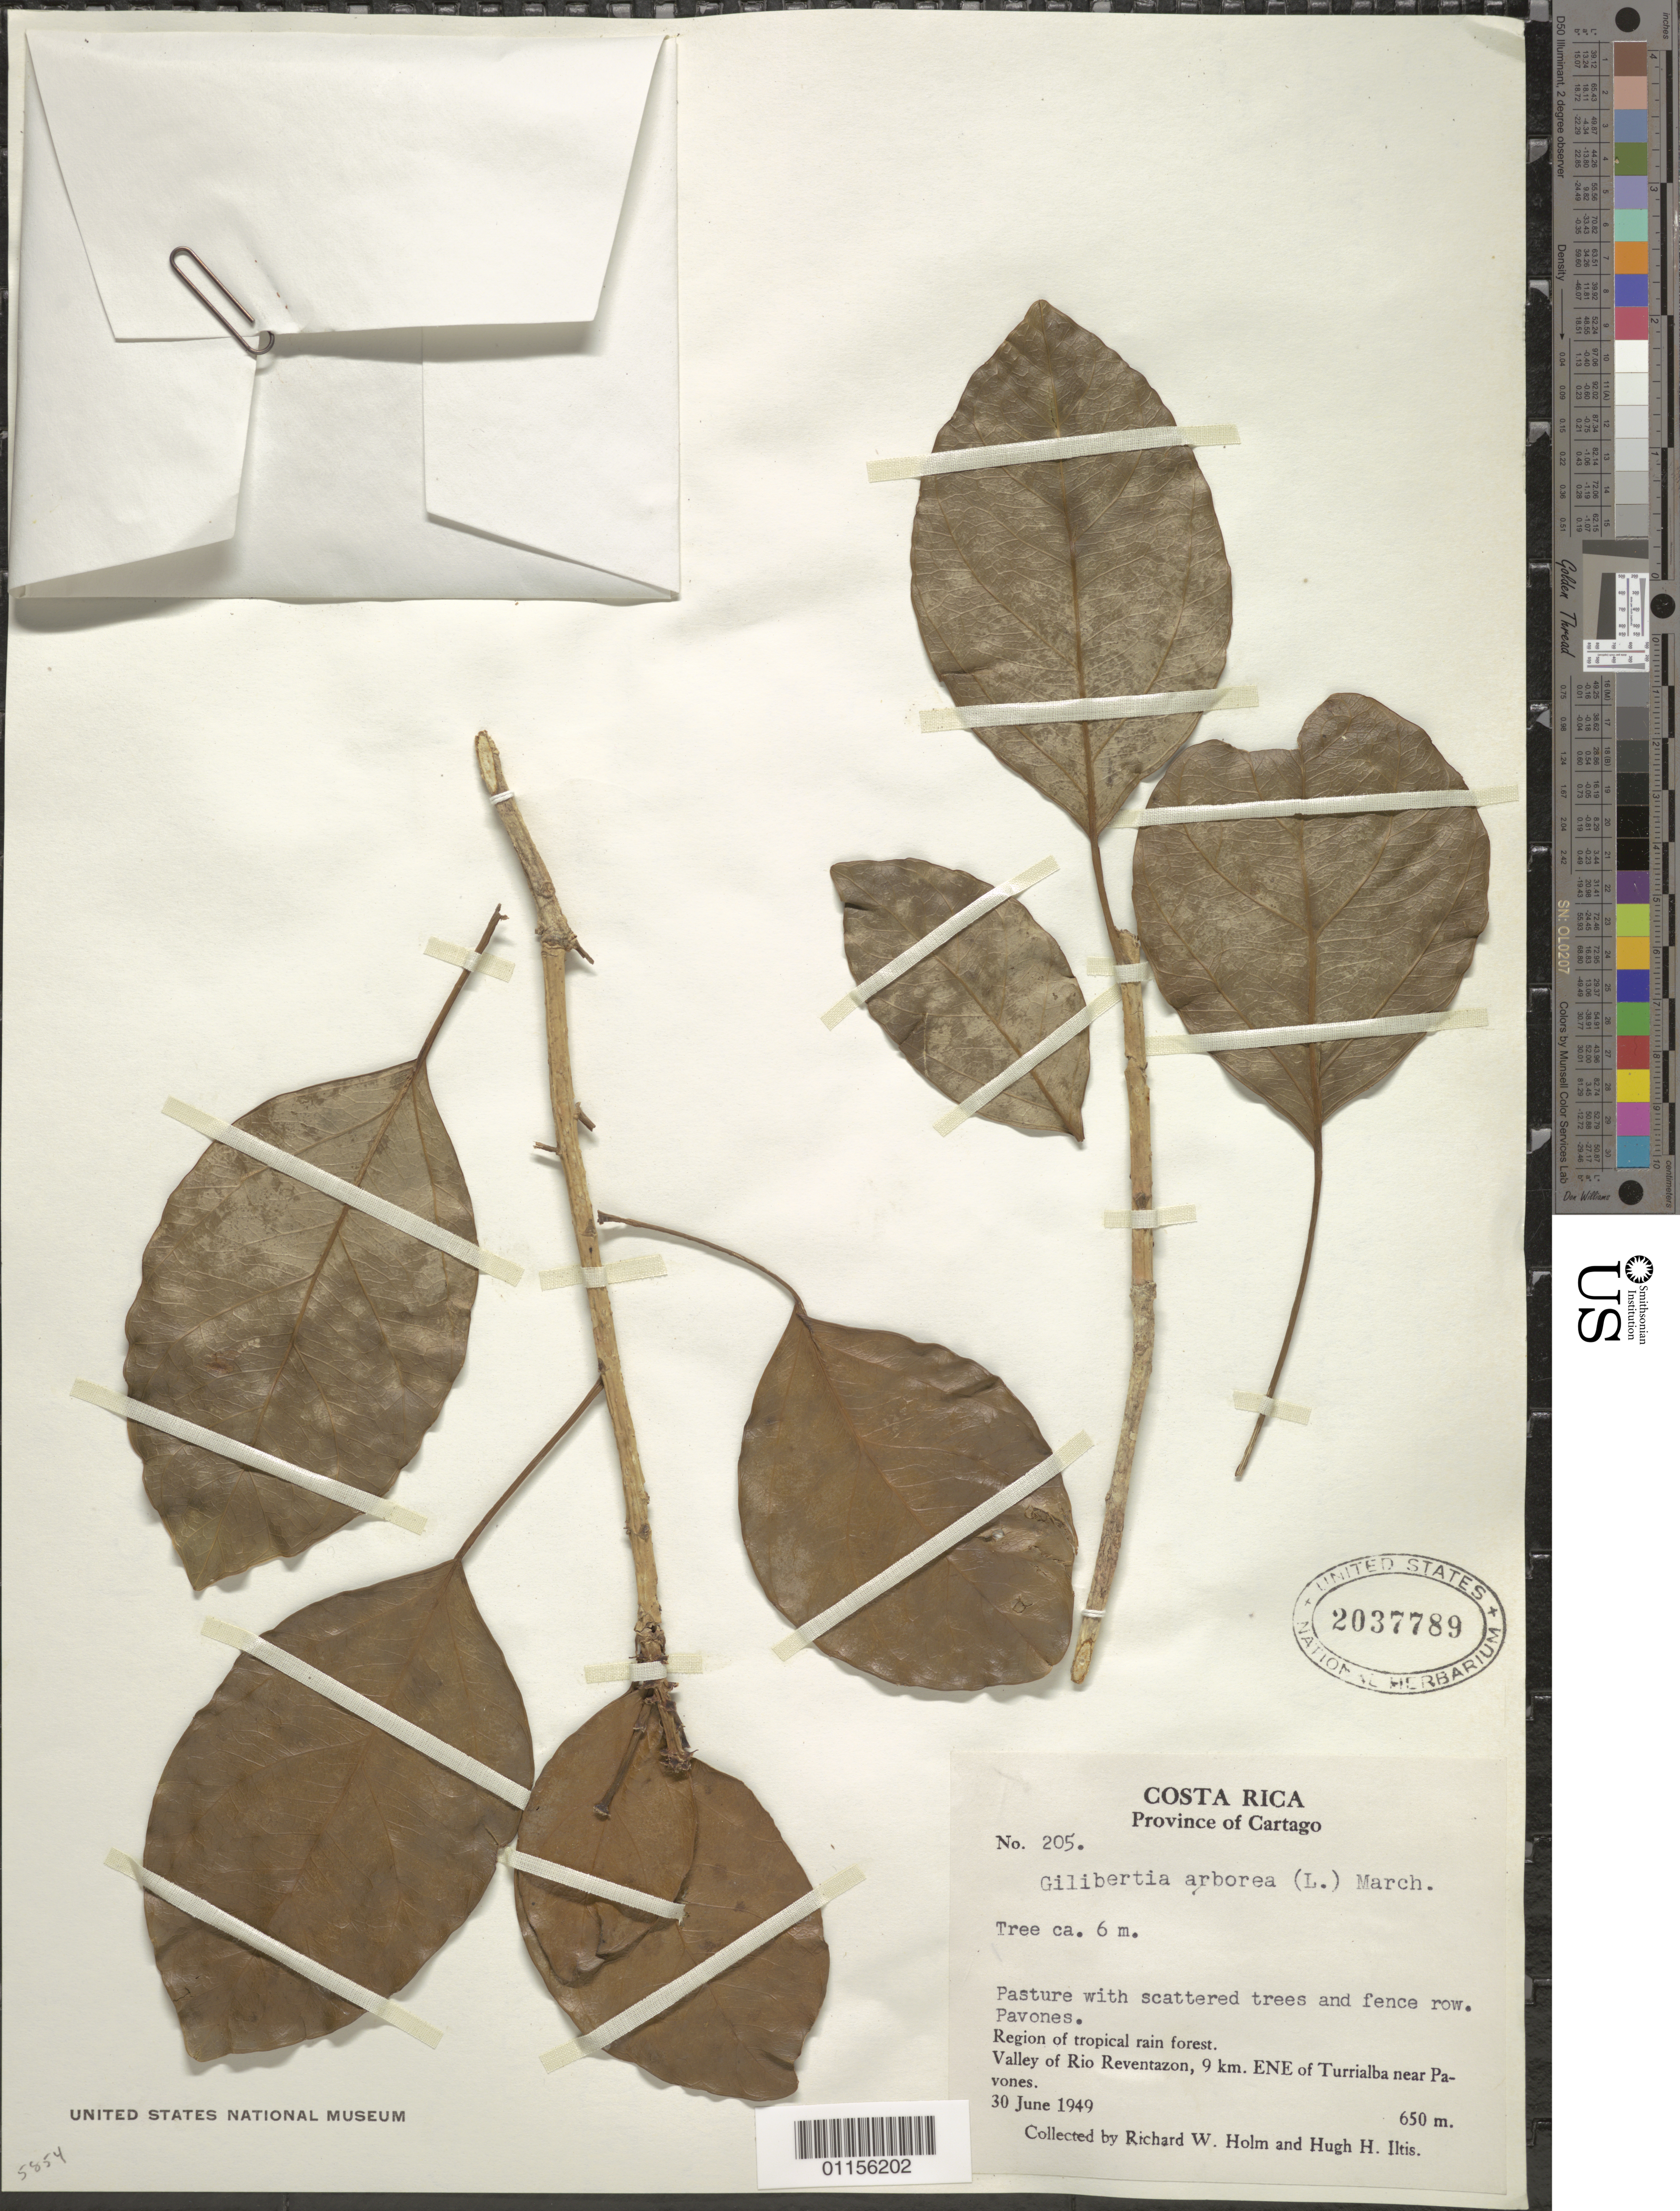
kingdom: Plantae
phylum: Tracheophyta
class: Magnoliopsida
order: Apiales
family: Araliaceae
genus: Dendropanax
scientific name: Dendropanax arboreus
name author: (L.) Decne. & Planch.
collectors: R. W. Holm & H. H. Iltis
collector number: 205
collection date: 1949-06-30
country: Costa Rica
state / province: Cartago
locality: Valley of Rio Reventazon, 9 km ENE of Turrialba near Pavones.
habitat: Tree in pasture with scattered trees and fence row. Tropical rain forest.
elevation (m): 650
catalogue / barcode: US 2037789